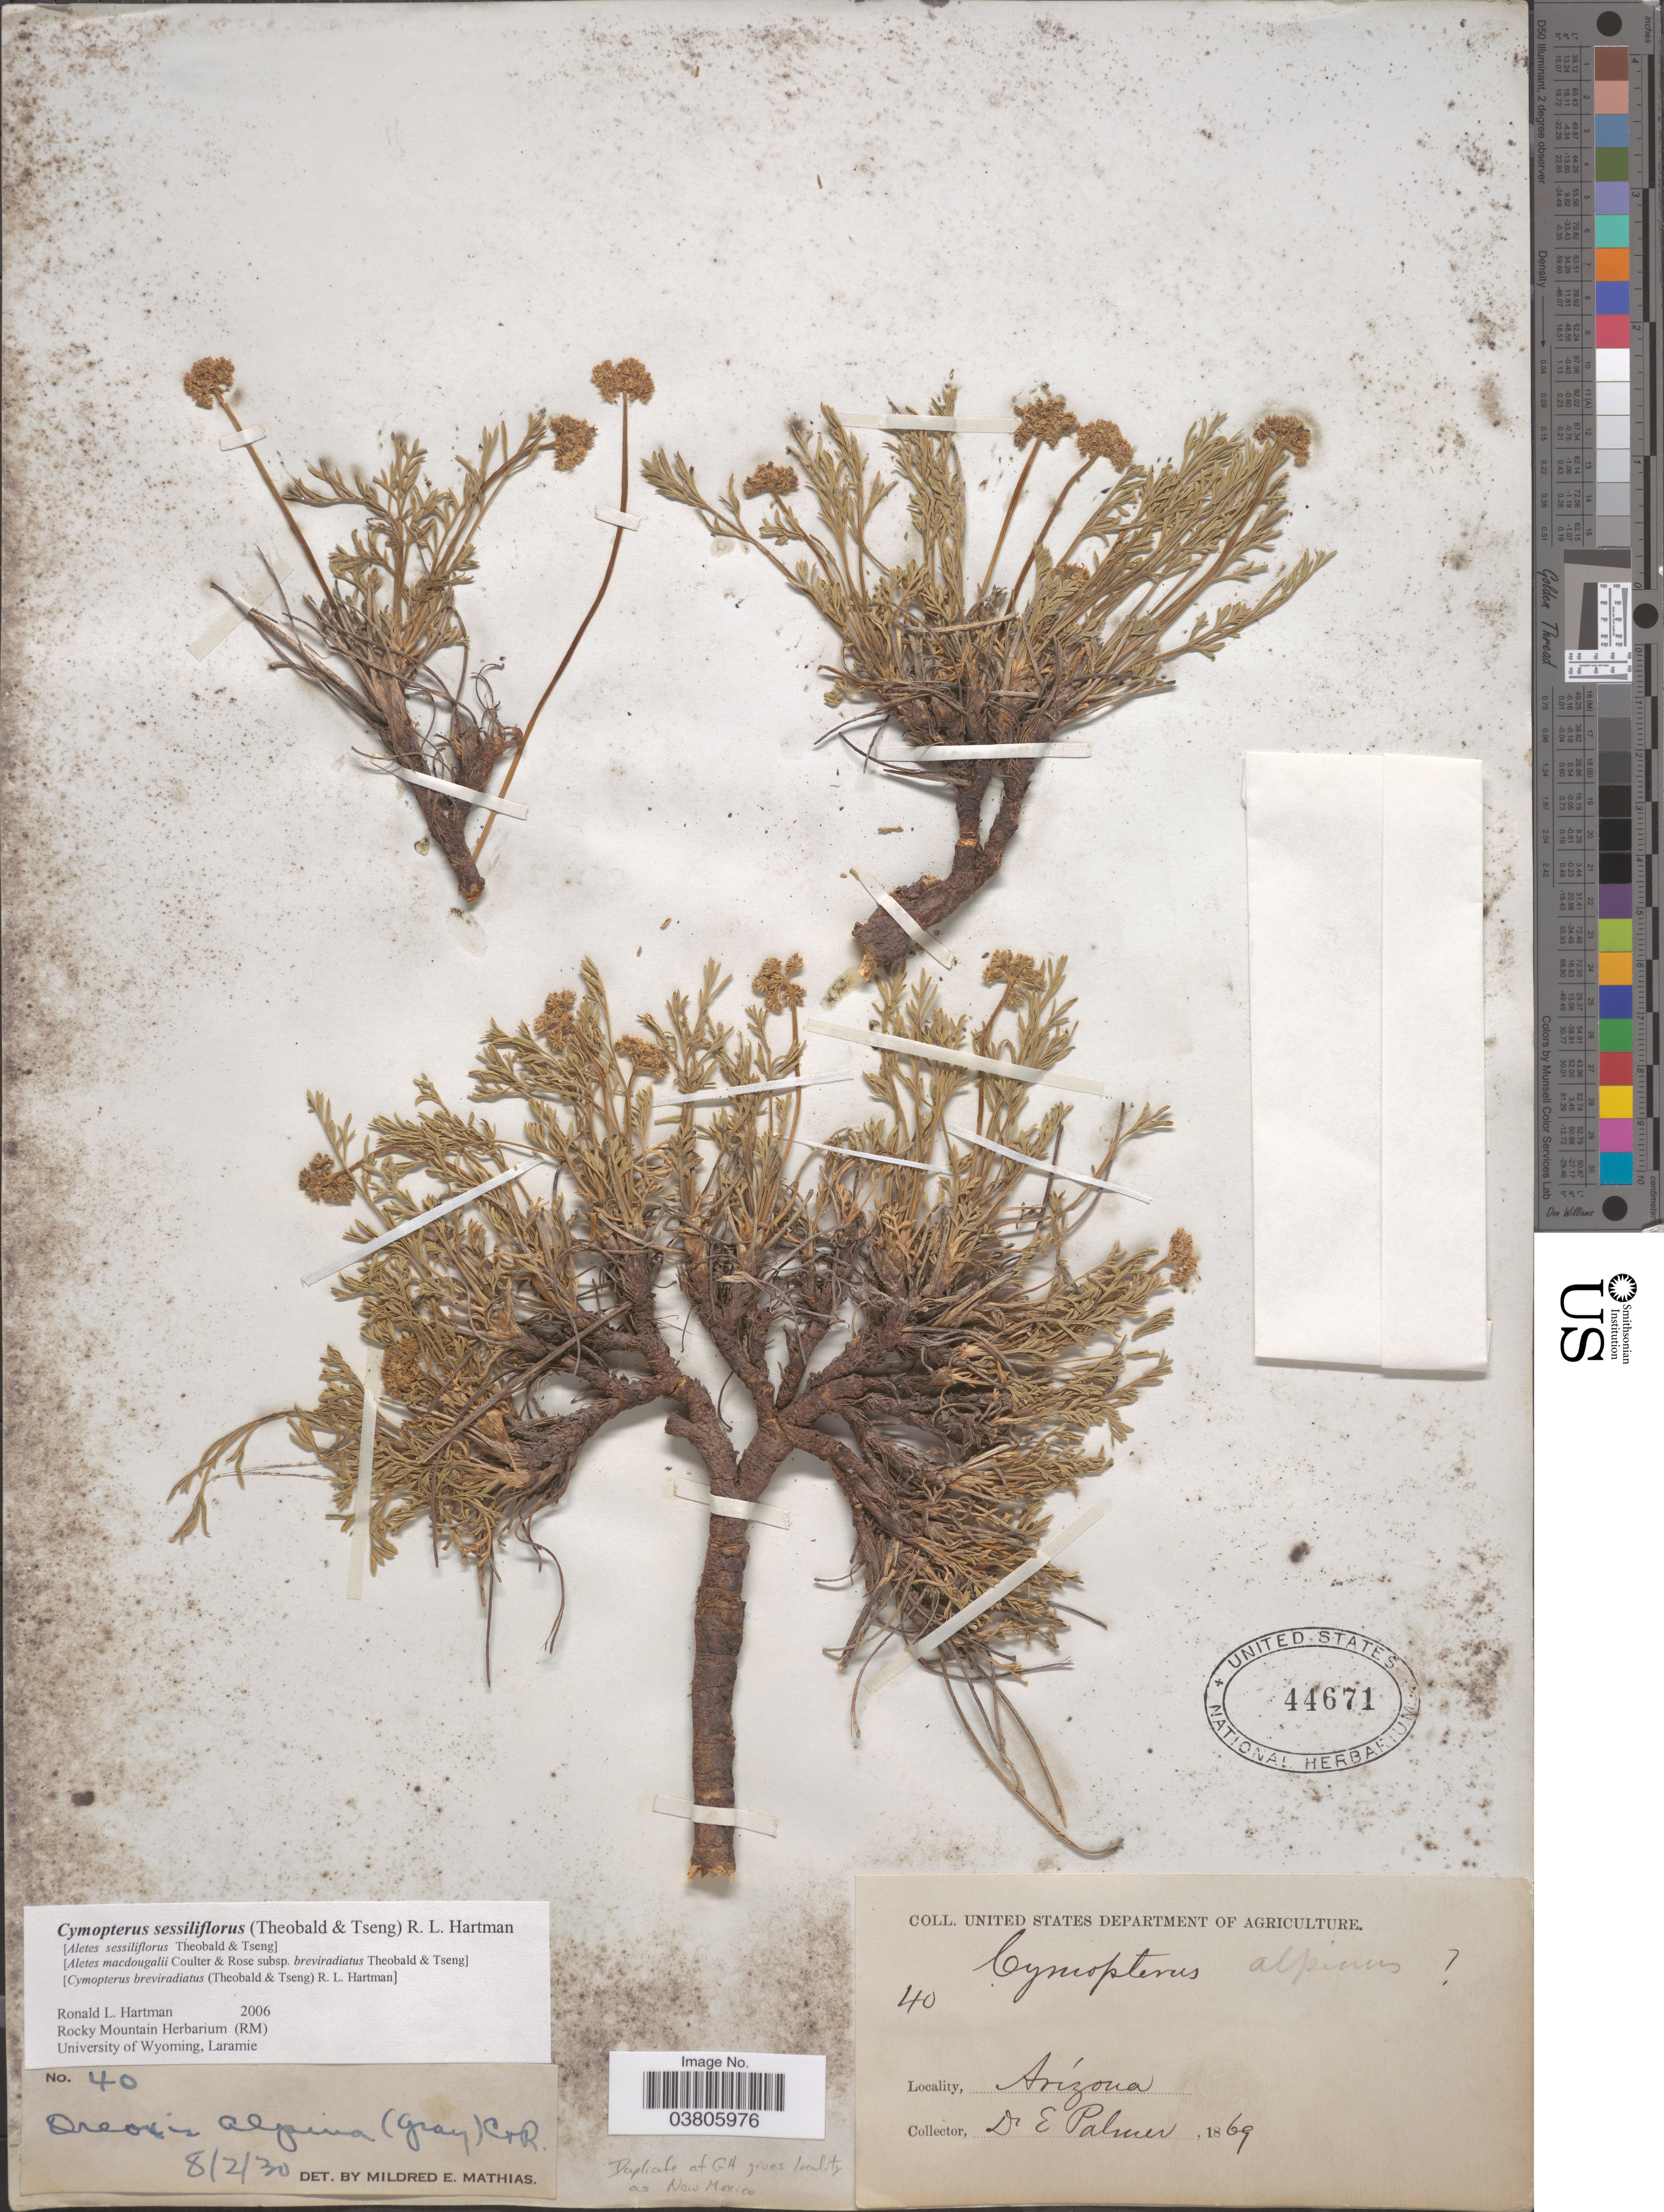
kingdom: Plantae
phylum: Tracheophyta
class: Magnoliopsida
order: Apiales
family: Apiaceae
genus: Cymopterus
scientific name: Cymopterus sessiliflorus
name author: (W.L. Theob. & C.C. Tseng) R.L. Hartm.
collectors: E. Palmer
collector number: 40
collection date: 1869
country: United States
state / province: Arizona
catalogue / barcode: US 44671